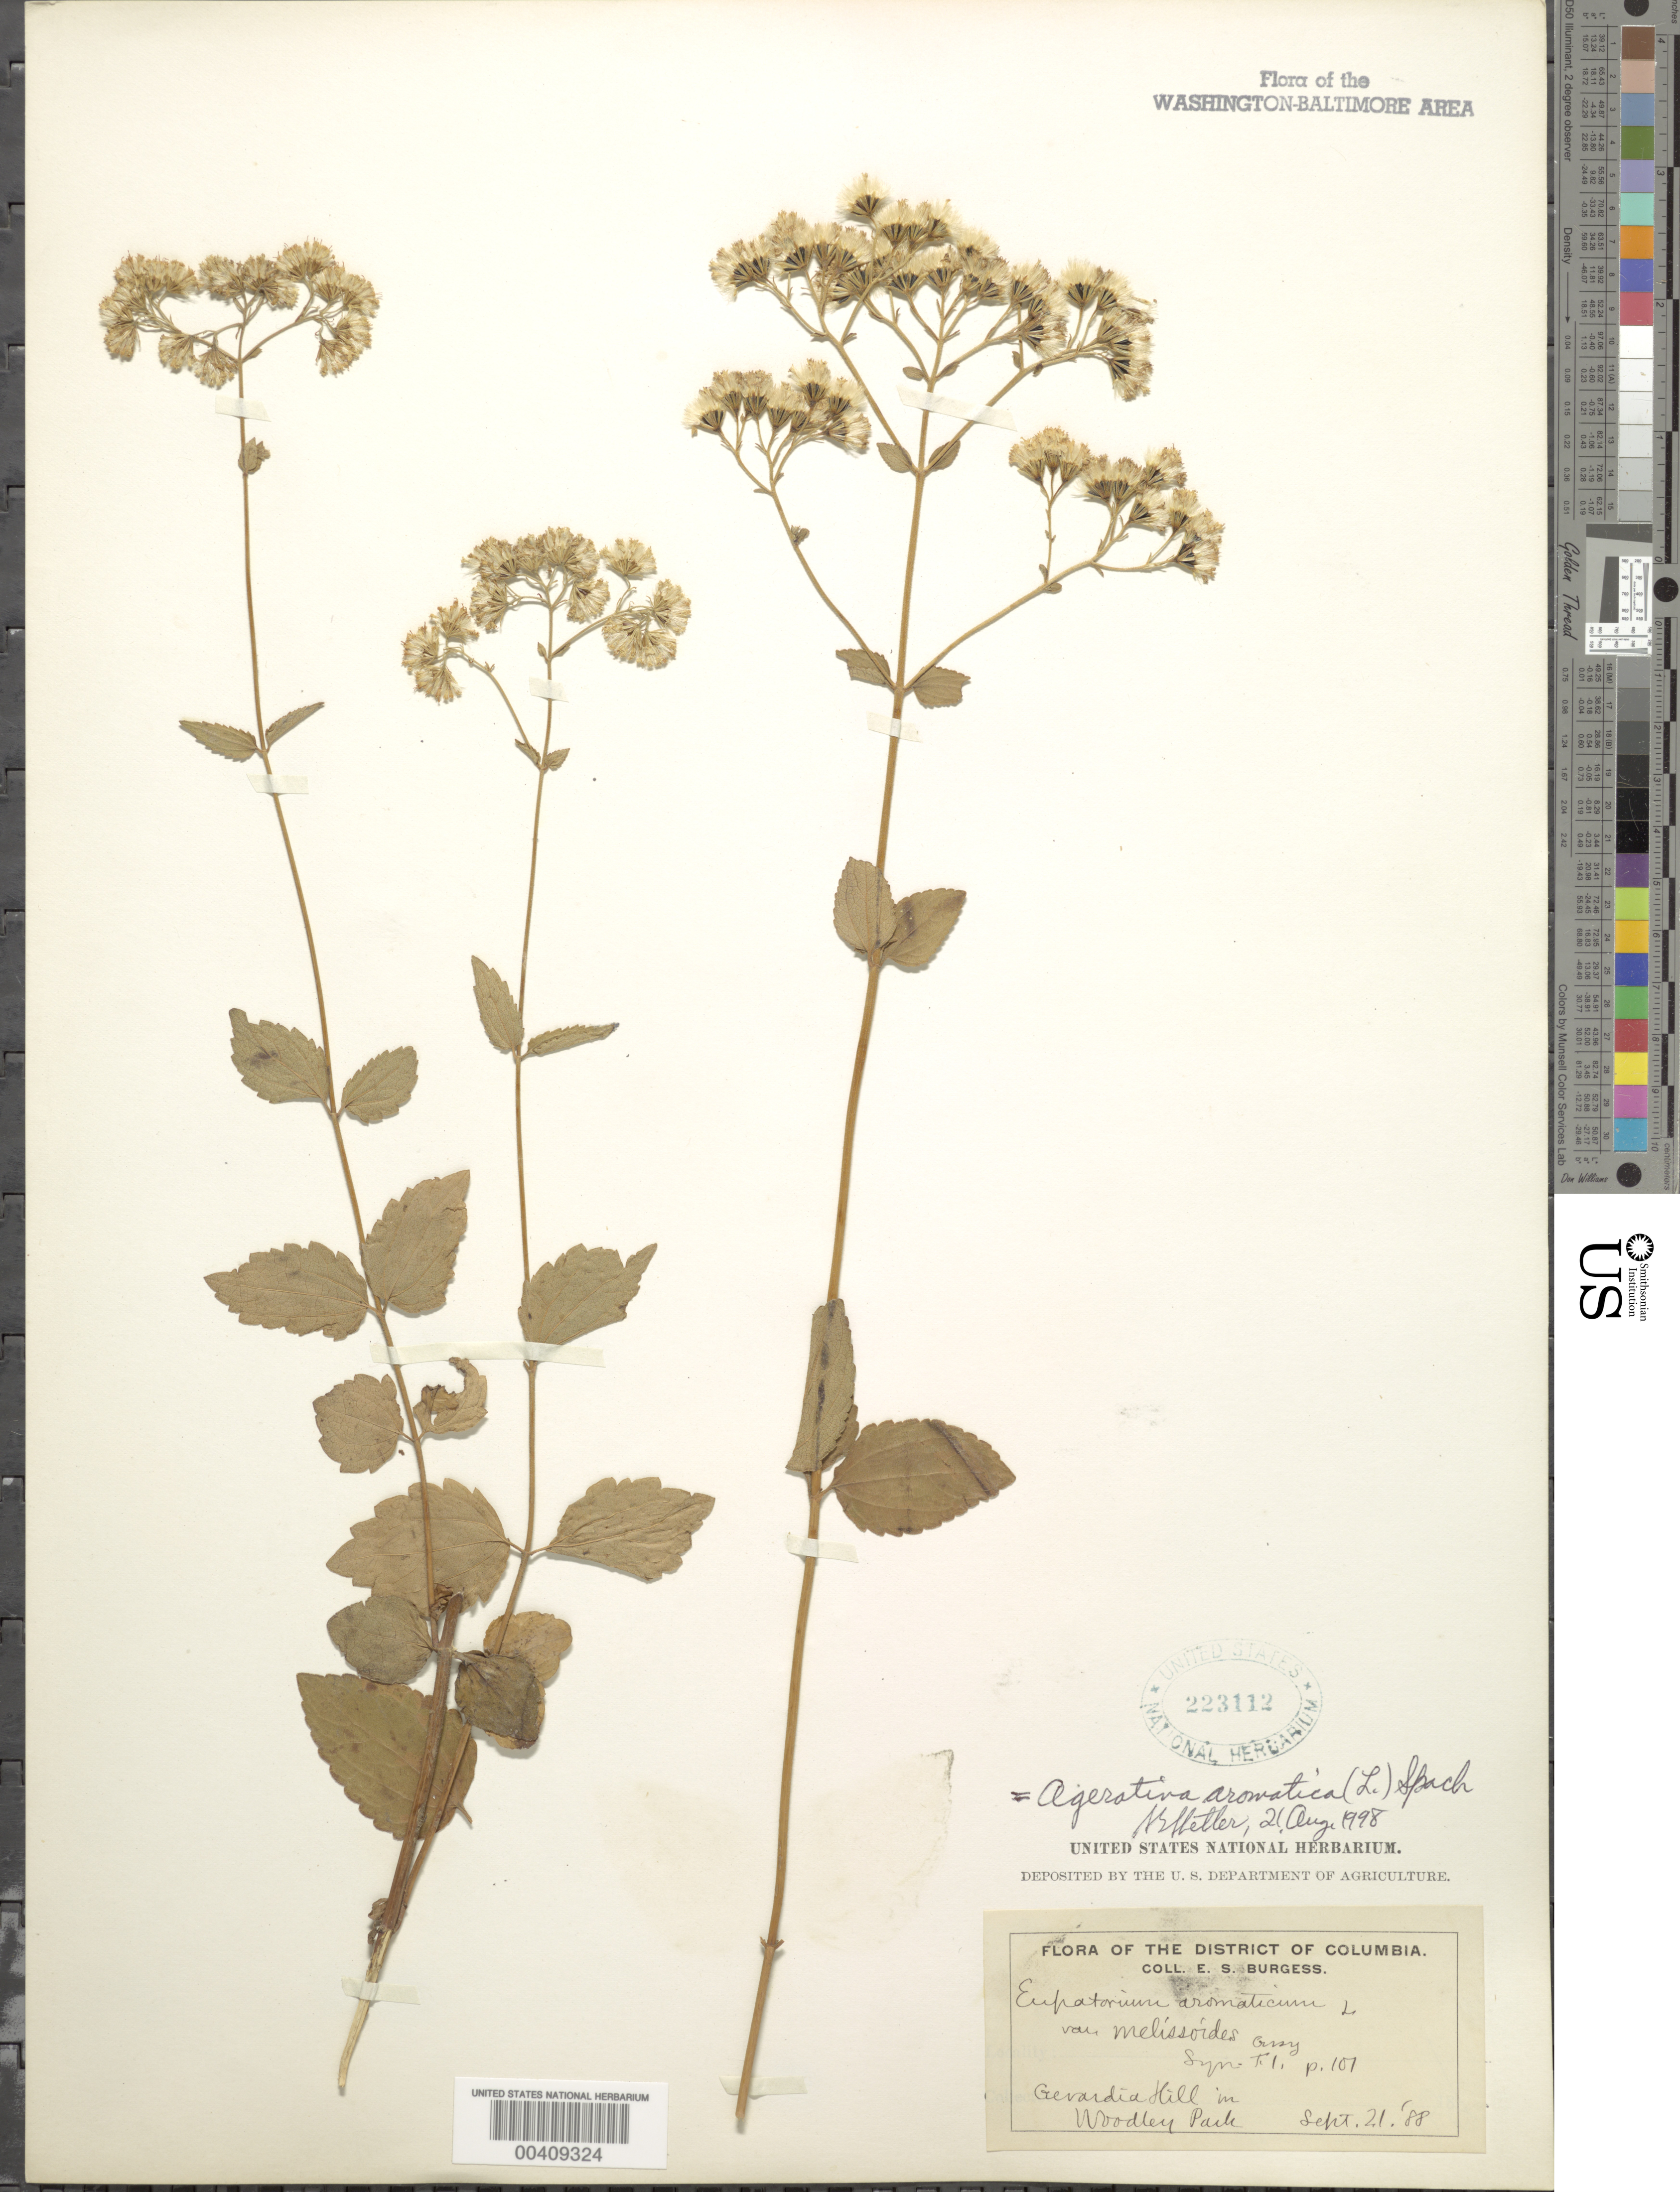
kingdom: Plantae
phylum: Tracheophyta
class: Magnoliopsida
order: Asterales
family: Asteraceae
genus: Ageratina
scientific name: Ageratina aromatica var. melissoides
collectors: E. Burgess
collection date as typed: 21 May 1888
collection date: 1888-05-21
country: United States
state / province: District of Columbia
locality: Gerardia Hill in Woodley Park Rock Creek Park & vicinity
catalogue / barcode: US 223112